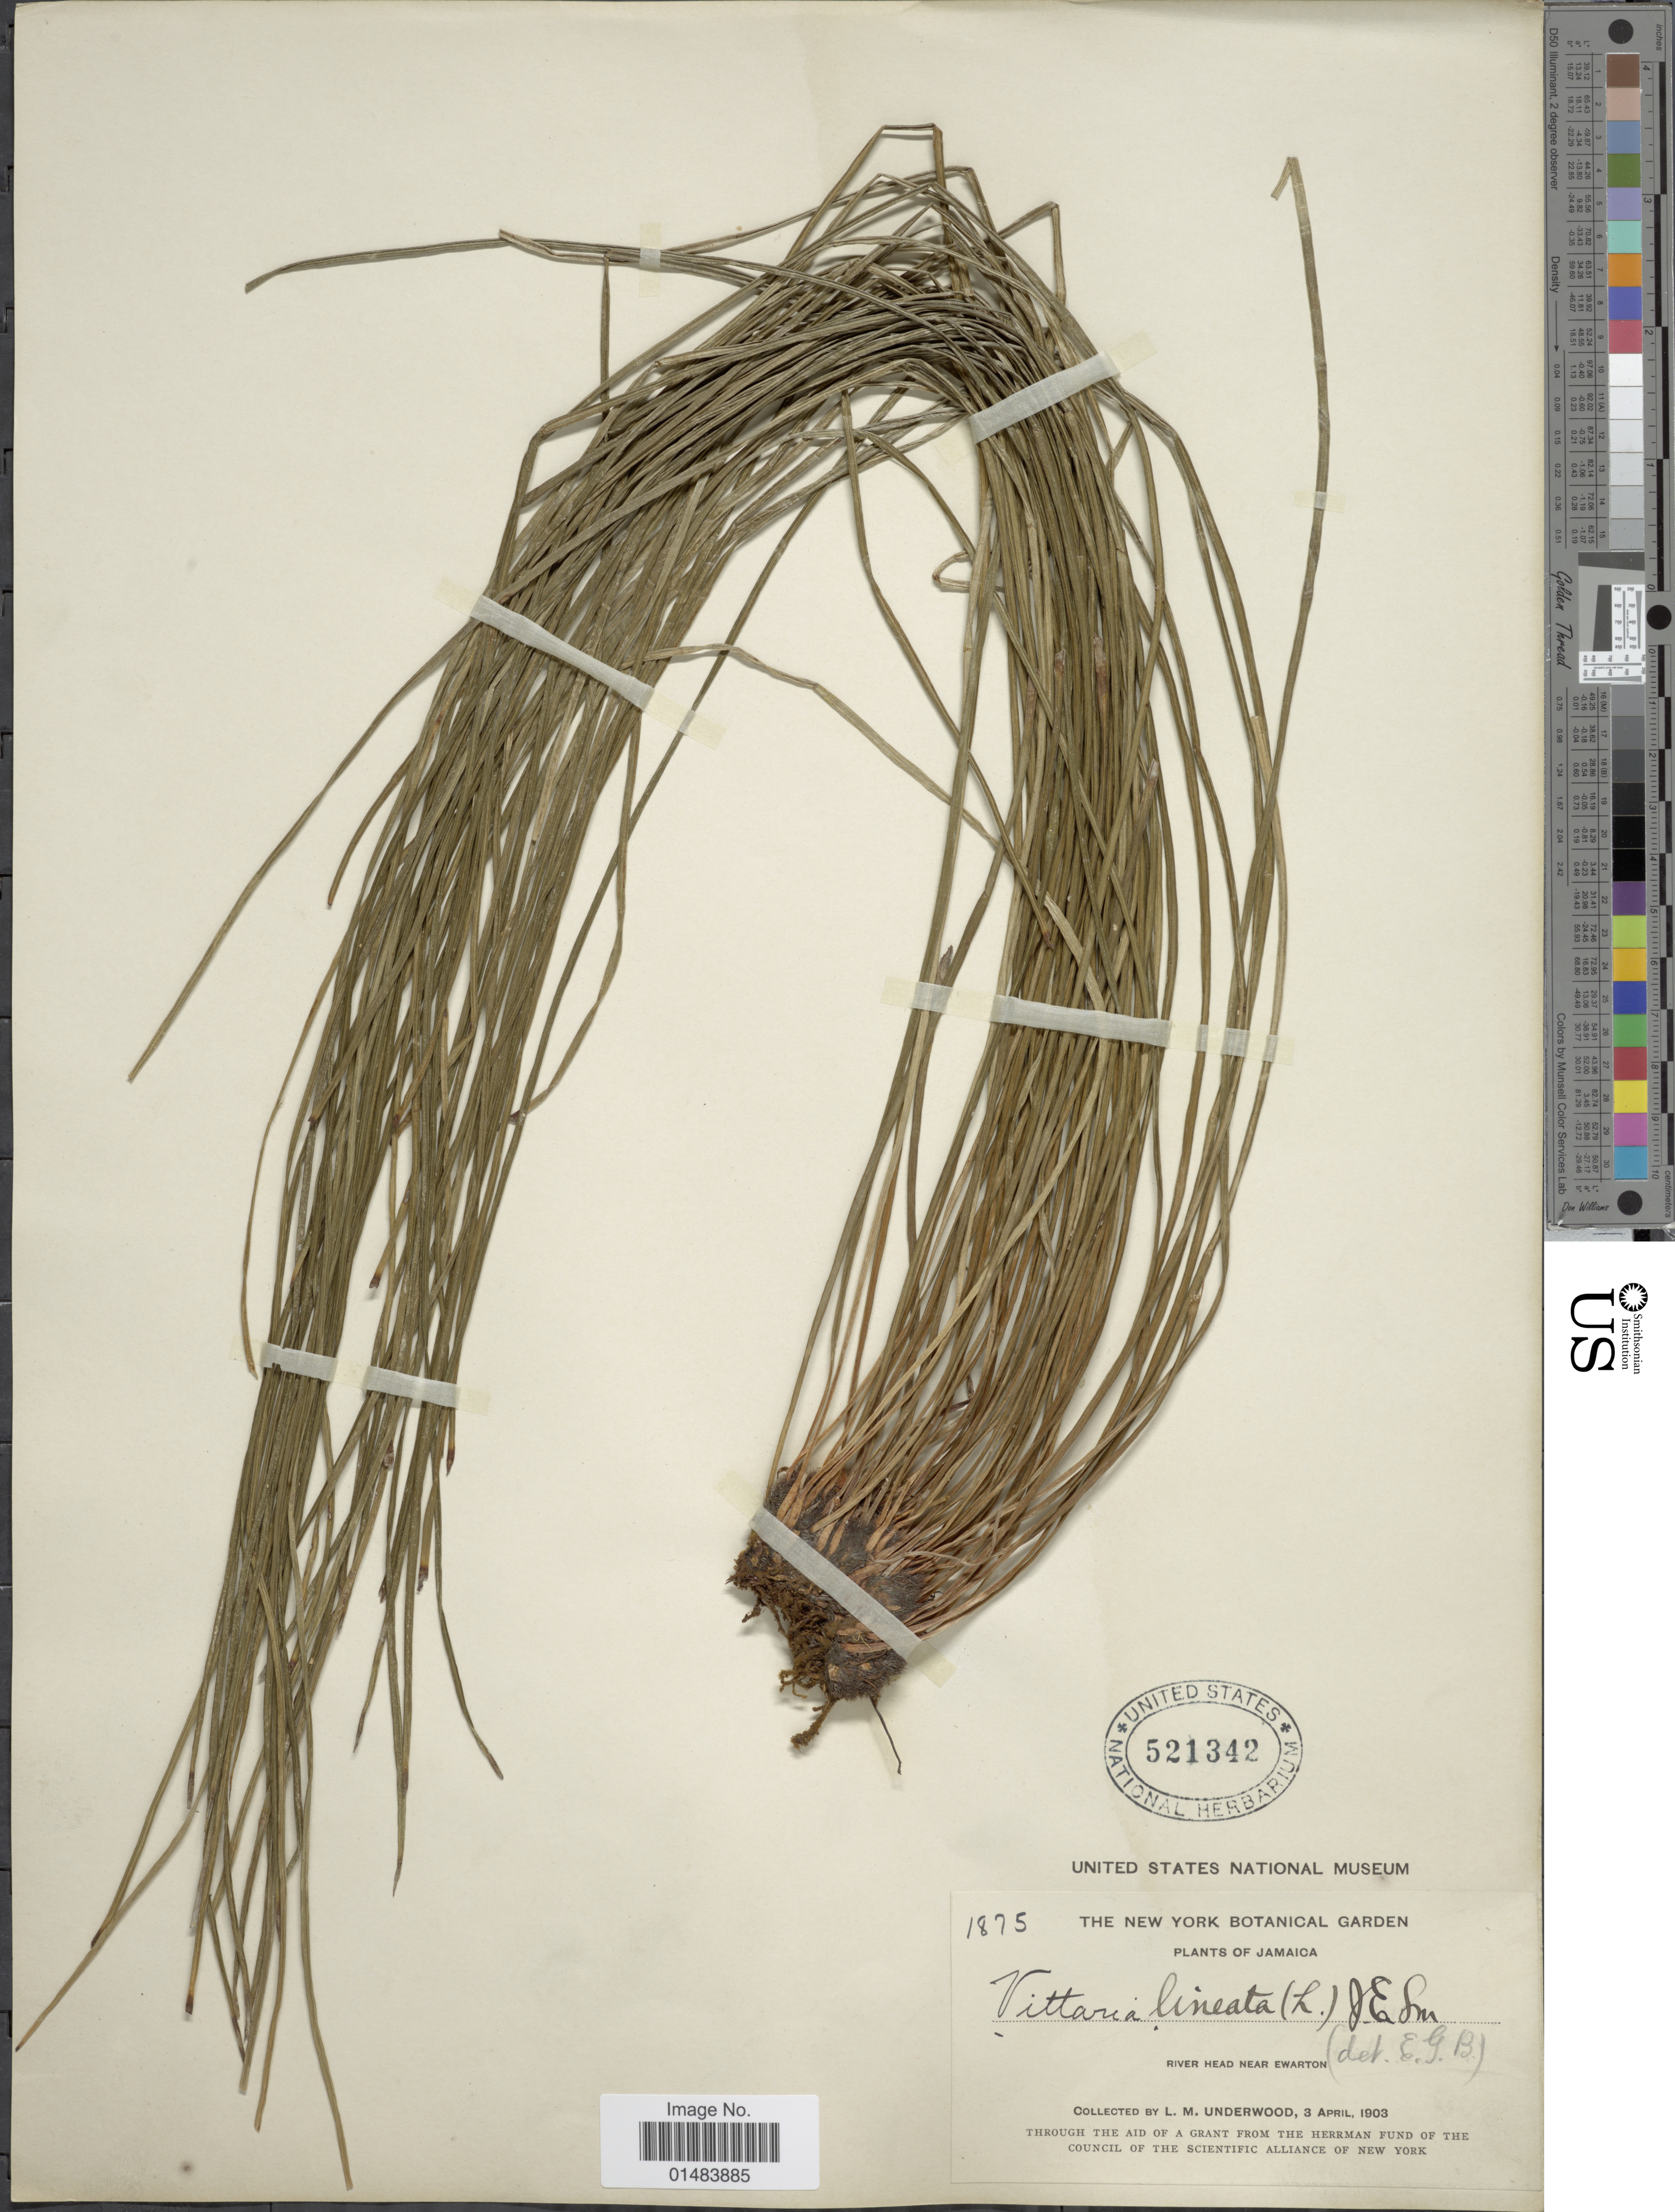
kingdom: Plantae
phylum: Tracheophyta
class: Polypodiopsida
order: Polypodiales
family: Pteridaceae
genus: Vittaria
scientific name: Vittaria lineata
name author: (L.) Sm.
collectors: L. M. Underwood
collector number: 1875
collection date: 1903-04-03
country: Jamaica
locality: Jamaica, river head near Ewarton.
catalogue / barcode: US 521342